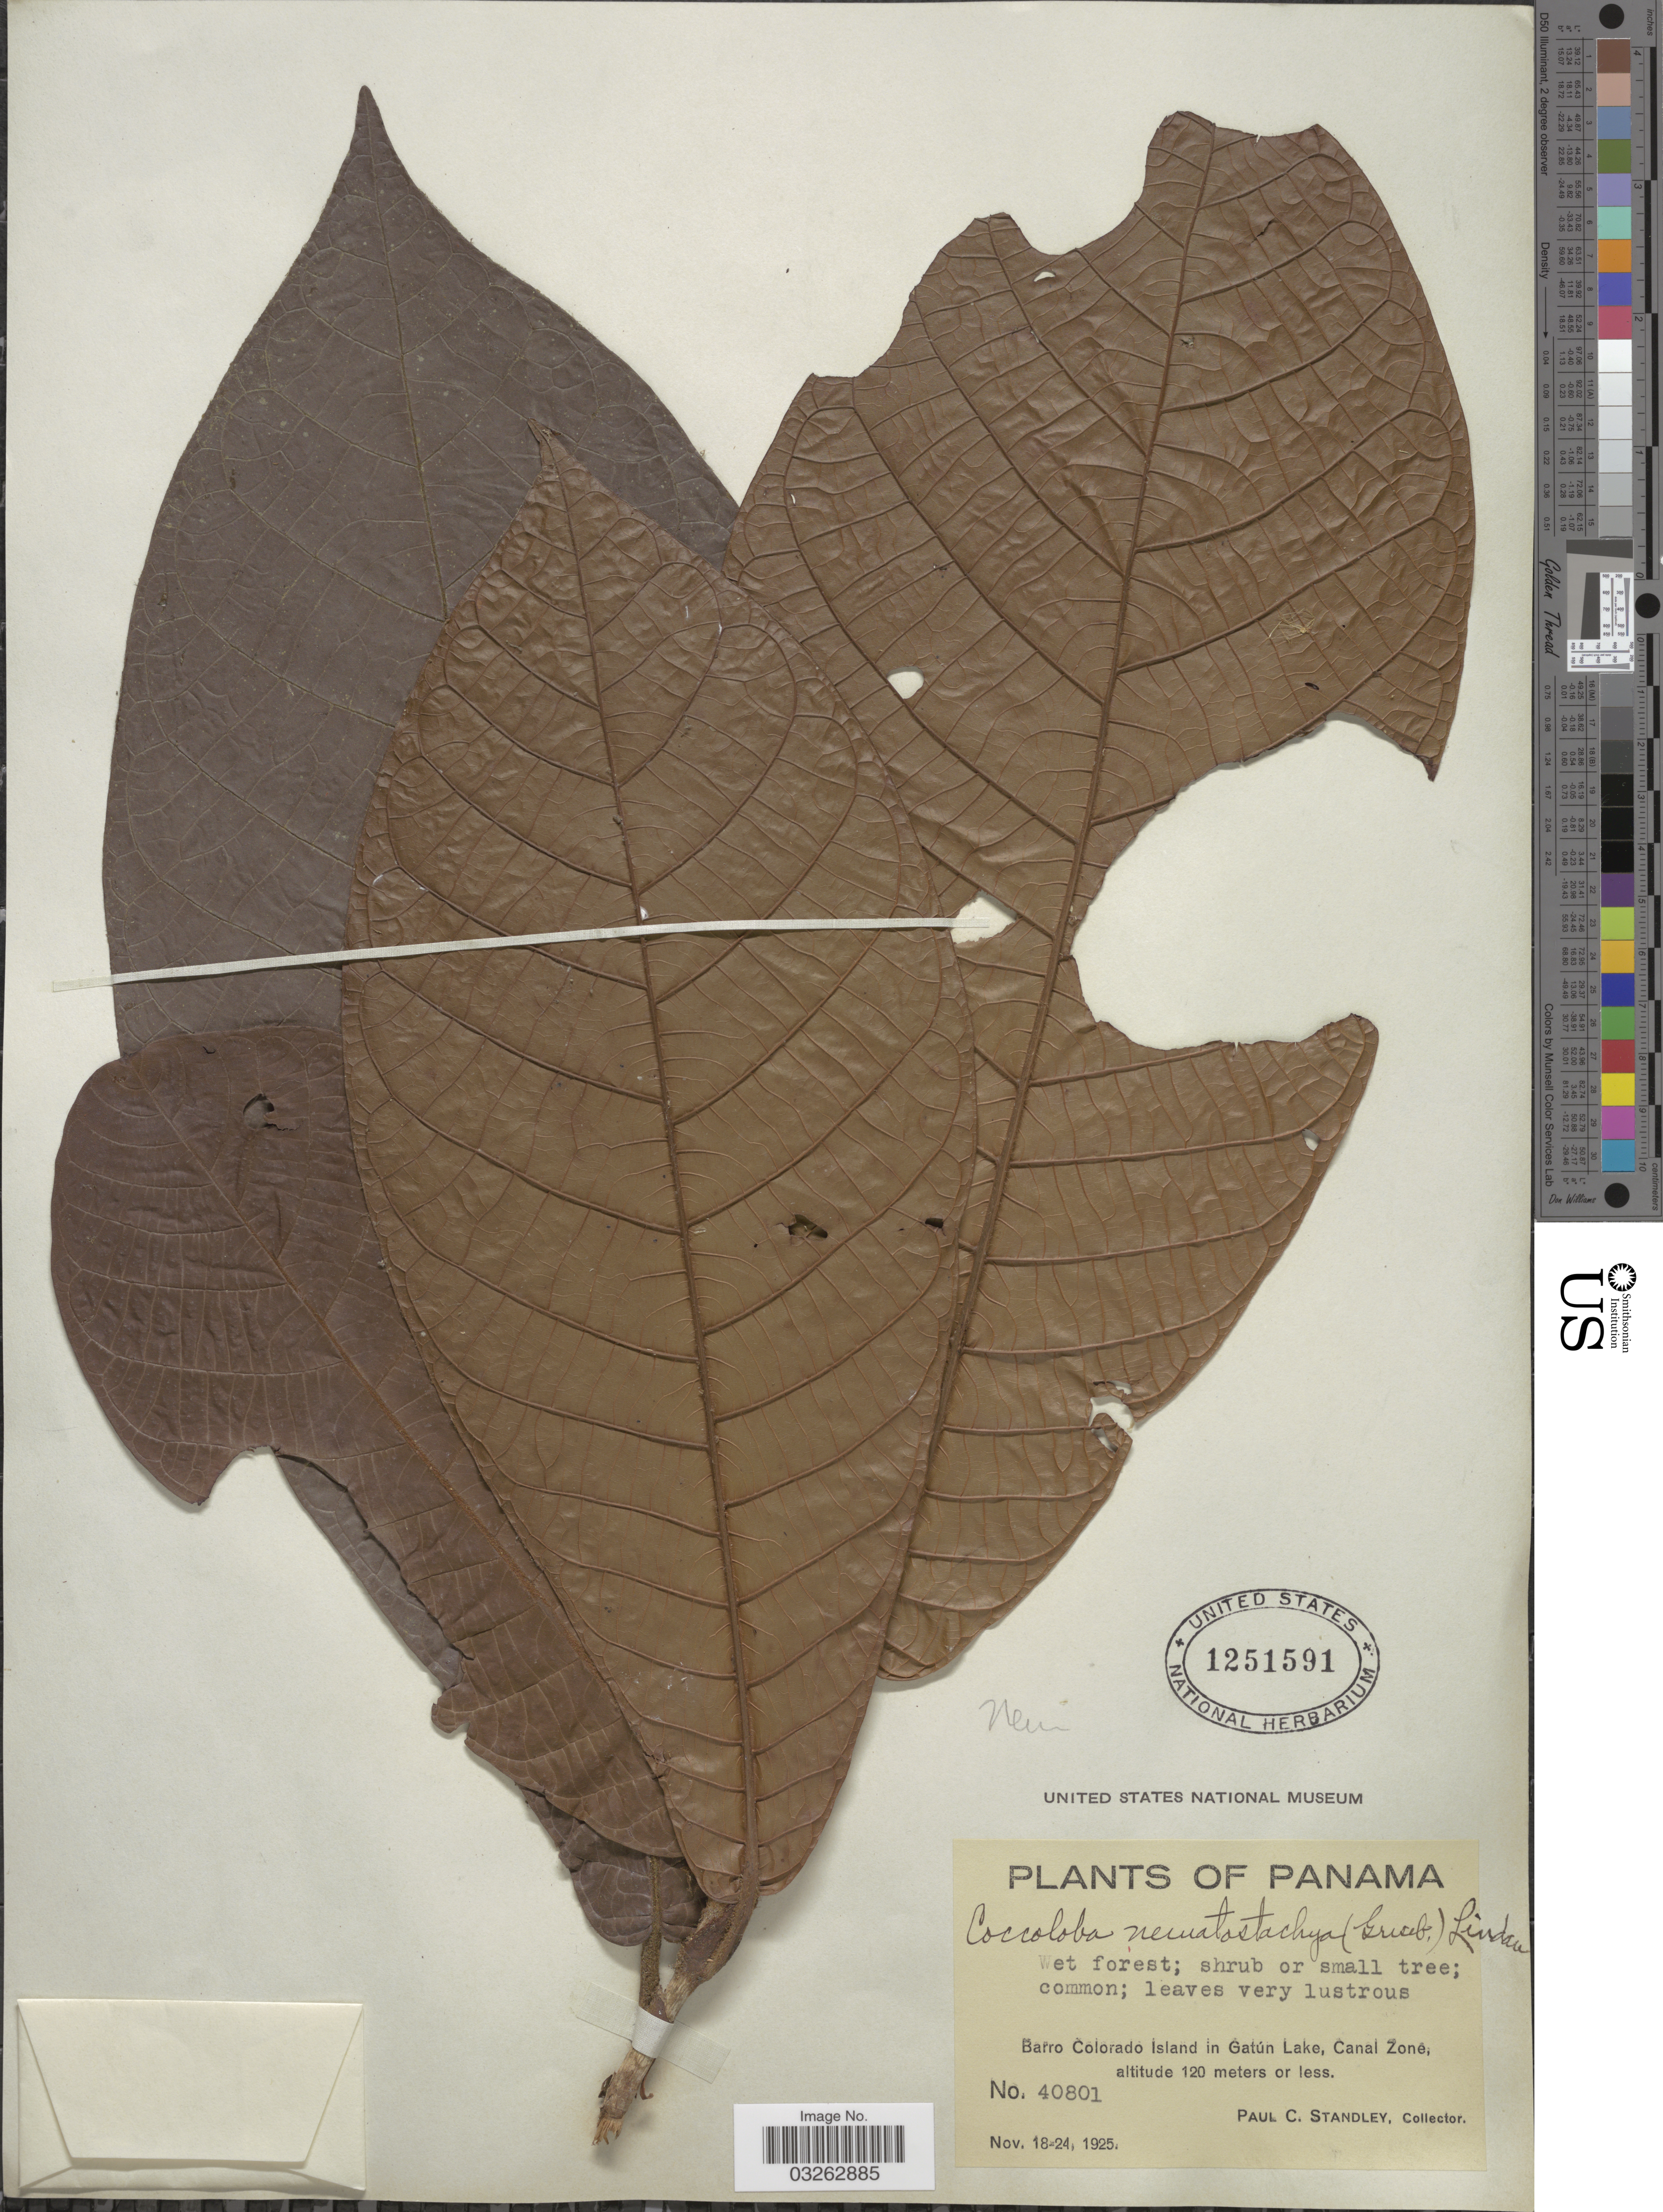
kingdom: Plantae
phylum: Tracheophyta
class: Magnoliopsida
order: Caryophyllales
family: Polygonaceae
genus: Coccoloba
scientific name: Coccoloba manzinellensis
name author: Beurl.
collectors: P. C. Standley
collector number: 40801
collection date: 1925-11-18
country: Panama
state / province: Panamá Oeste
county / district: Canal Zone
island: Barro Colorado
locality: Barro Colorado Island in Gatún Lake, Canal Zone.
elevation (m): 120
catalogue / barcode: US 1251591